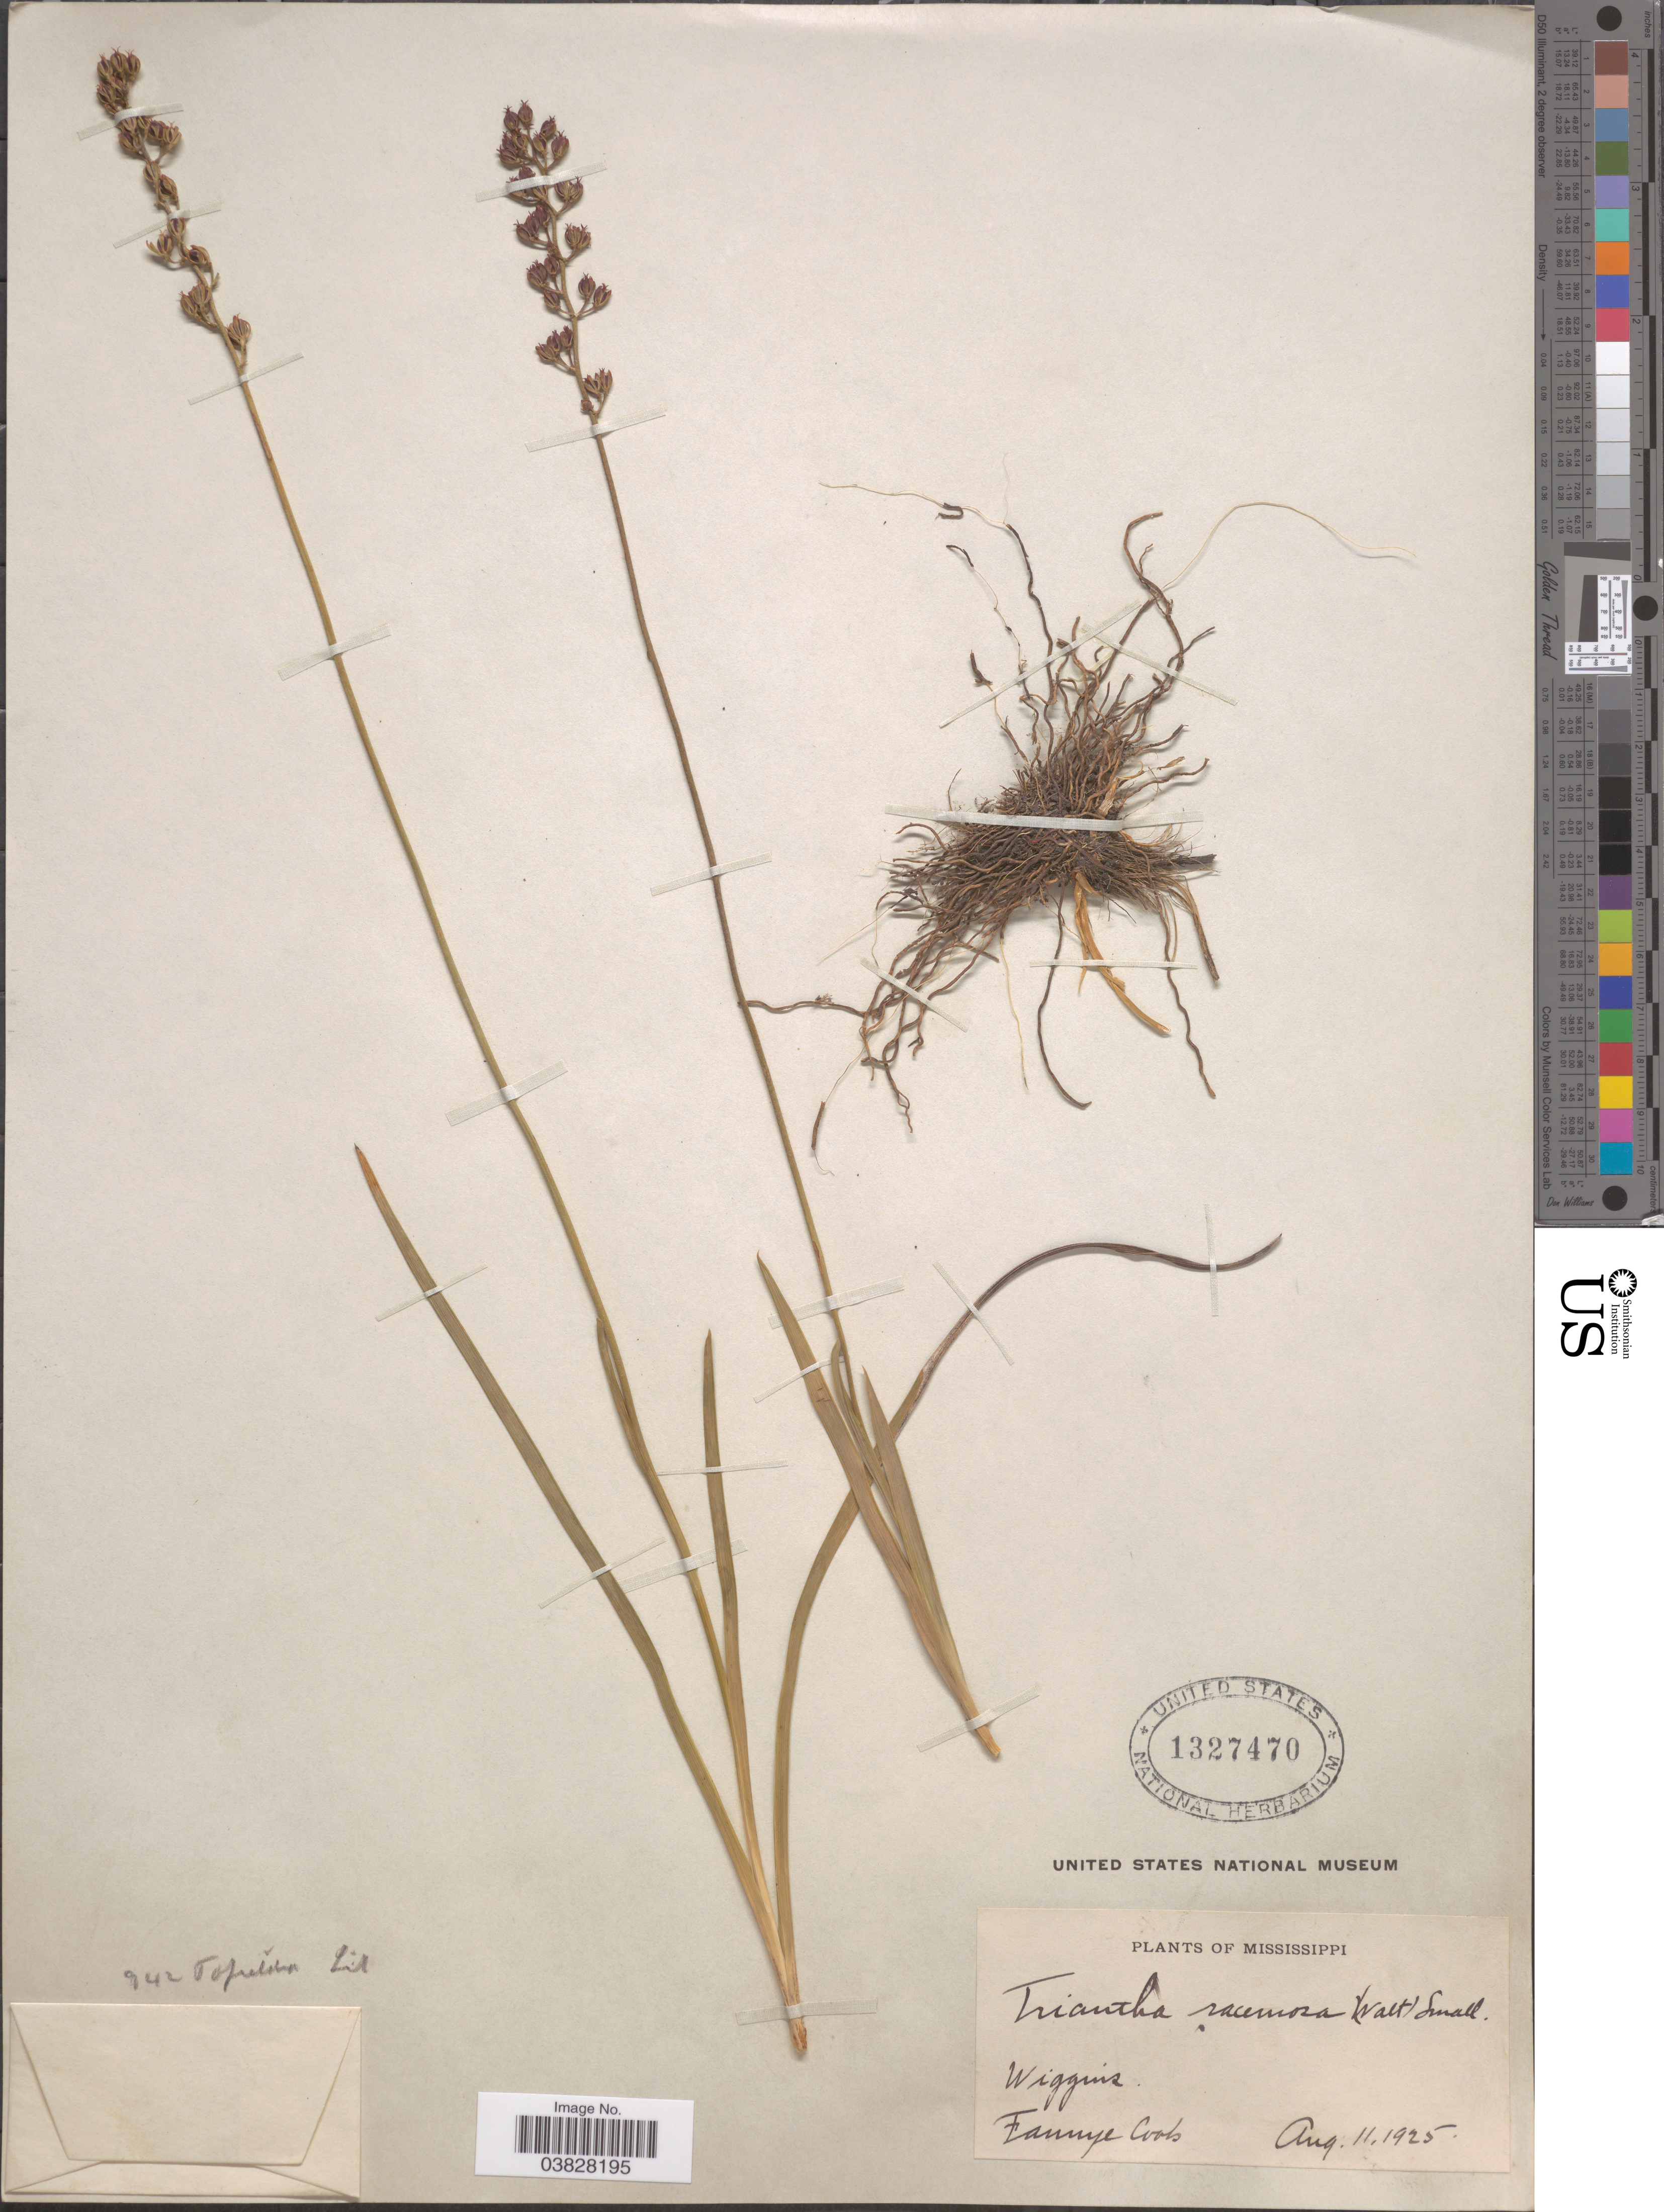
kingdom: Plantae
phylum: Tracheophyta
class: Liliopsida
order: Alismatales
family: Tofieldiaceae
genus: Triantha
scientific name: Triantha racemosa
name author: (Walter) Small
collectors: F. A. Cook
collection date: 1925-08-11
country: United States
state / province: Mississippi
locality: Wiggins.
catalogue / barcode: US 1327470